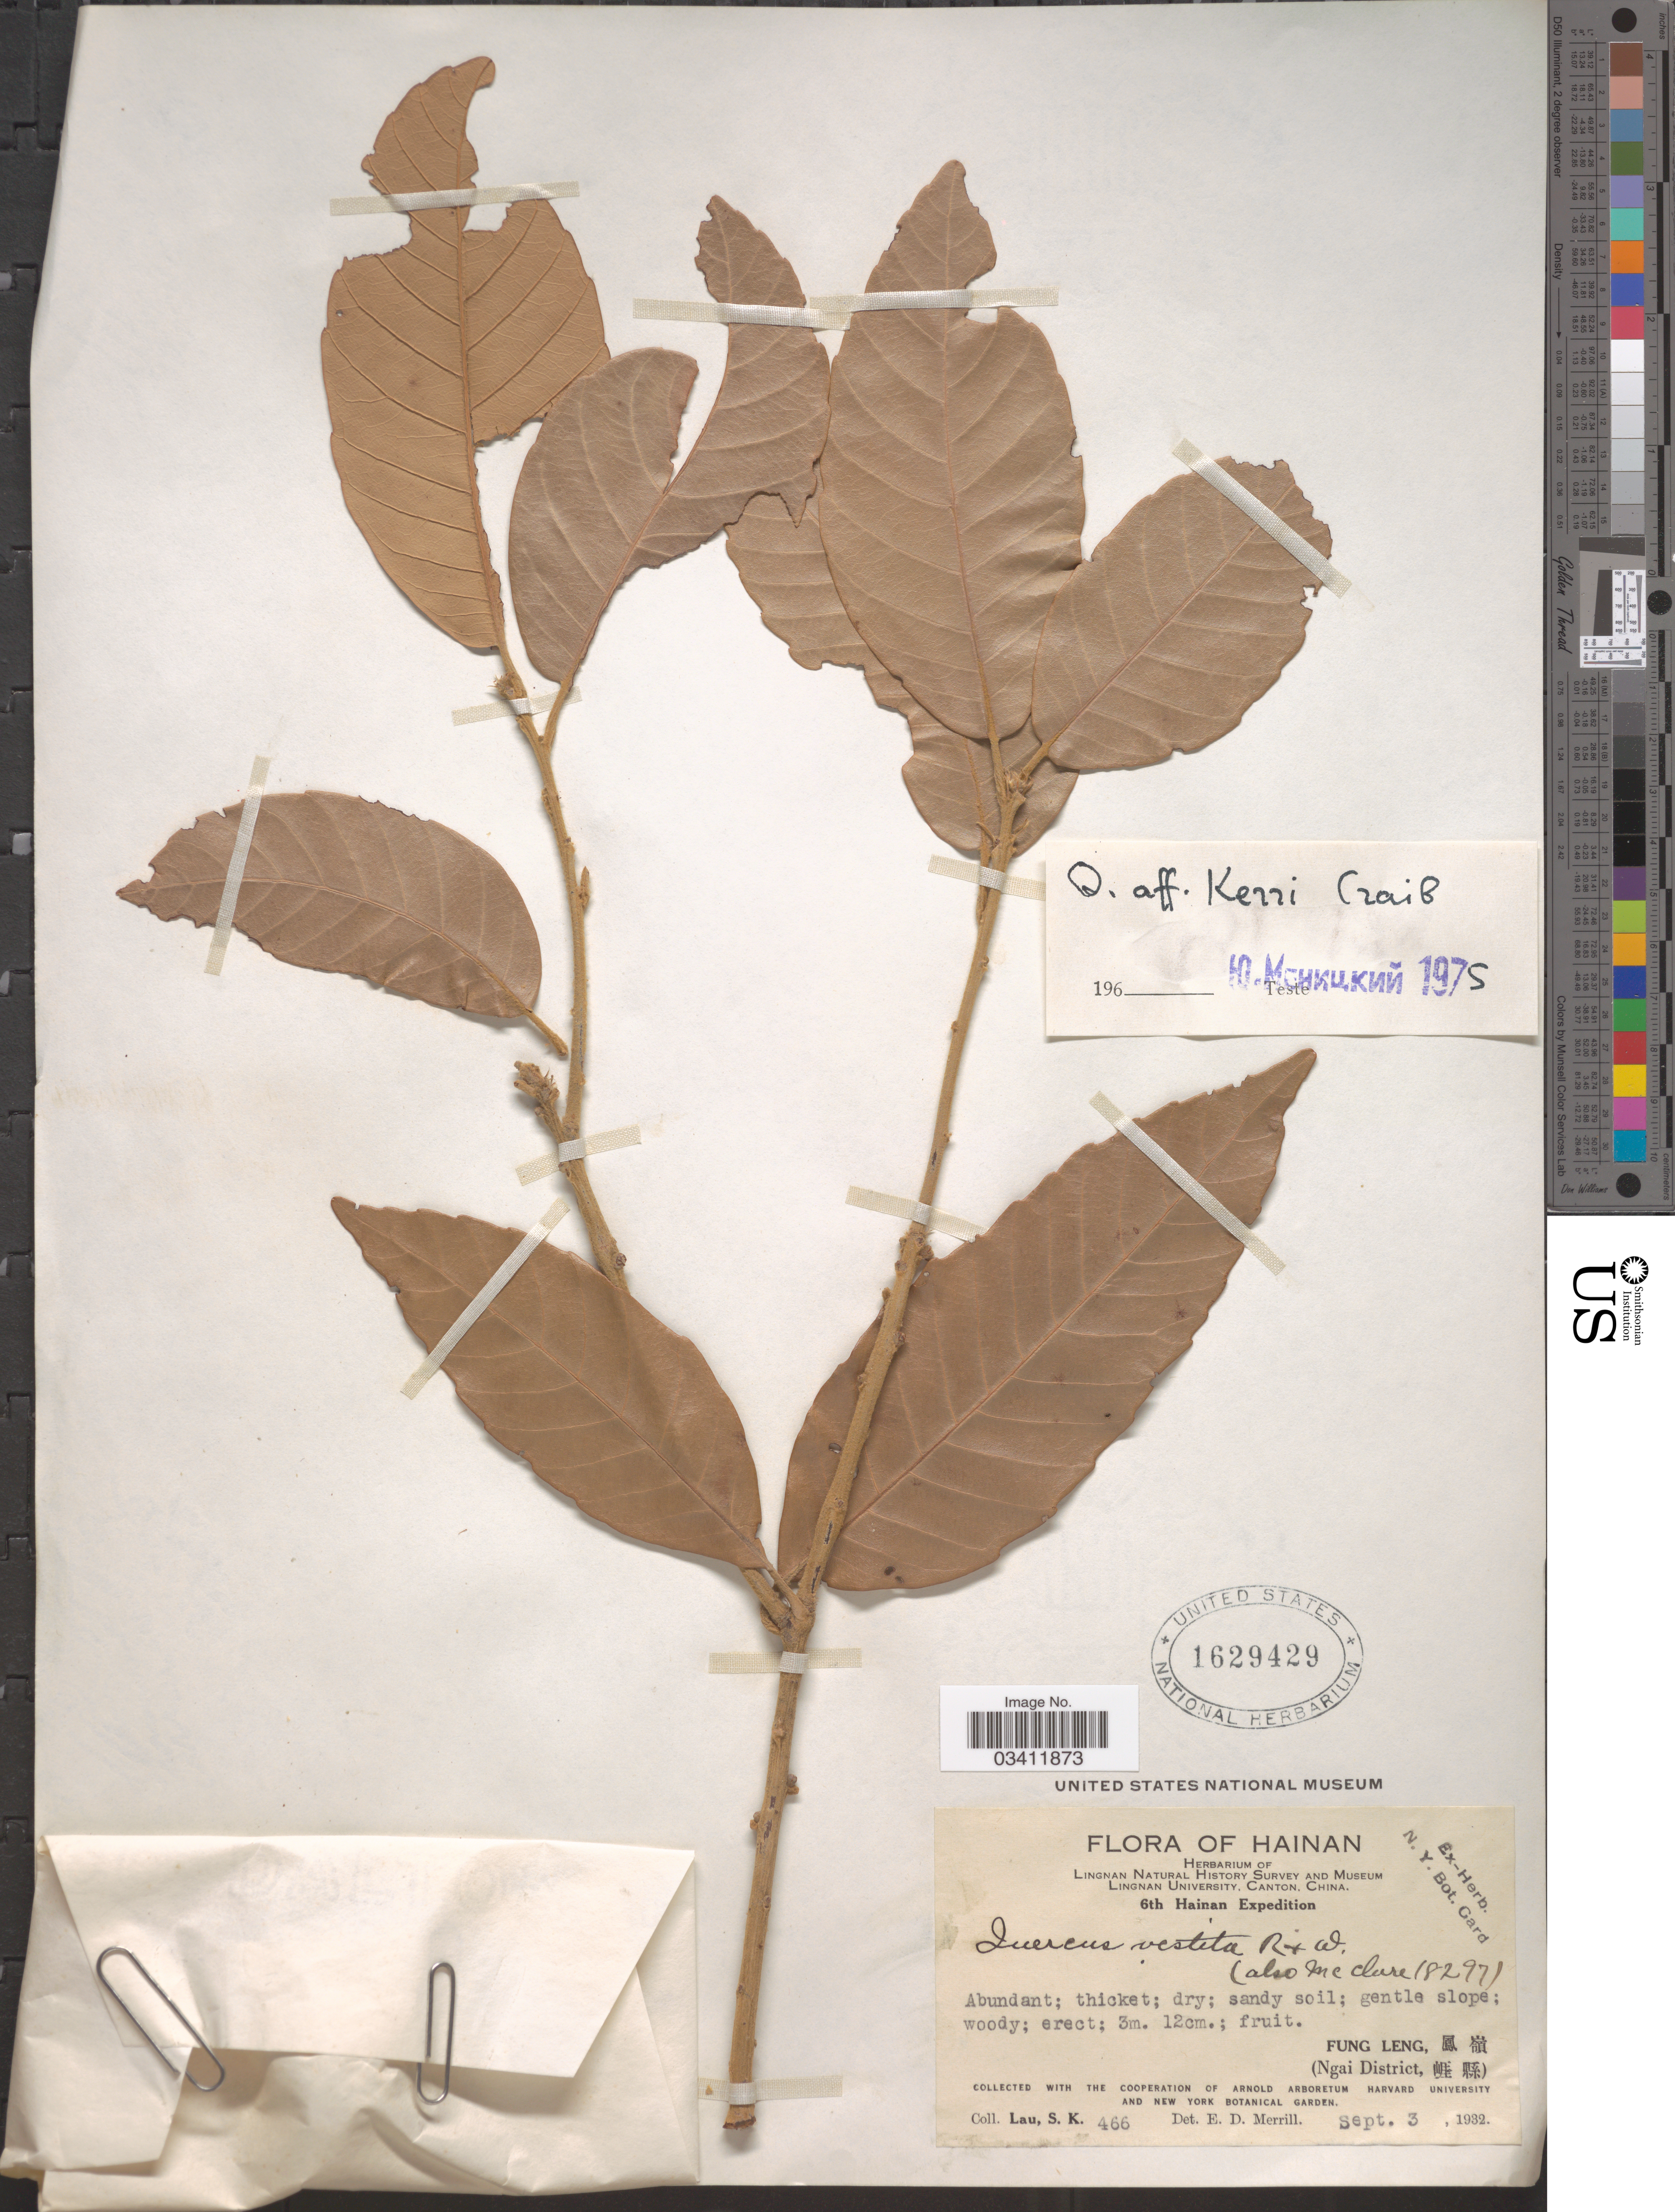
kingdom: Plantae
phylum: Tracheophyta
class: Magnoliopsida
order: Fagales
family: Fagaceae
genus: Quercus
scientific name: Quercus kerrii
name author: Craib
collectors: S. K. Lau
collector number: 466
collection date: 1932-09-03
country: China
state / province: Hainan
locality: Ngai District.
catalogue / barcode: US 1629429